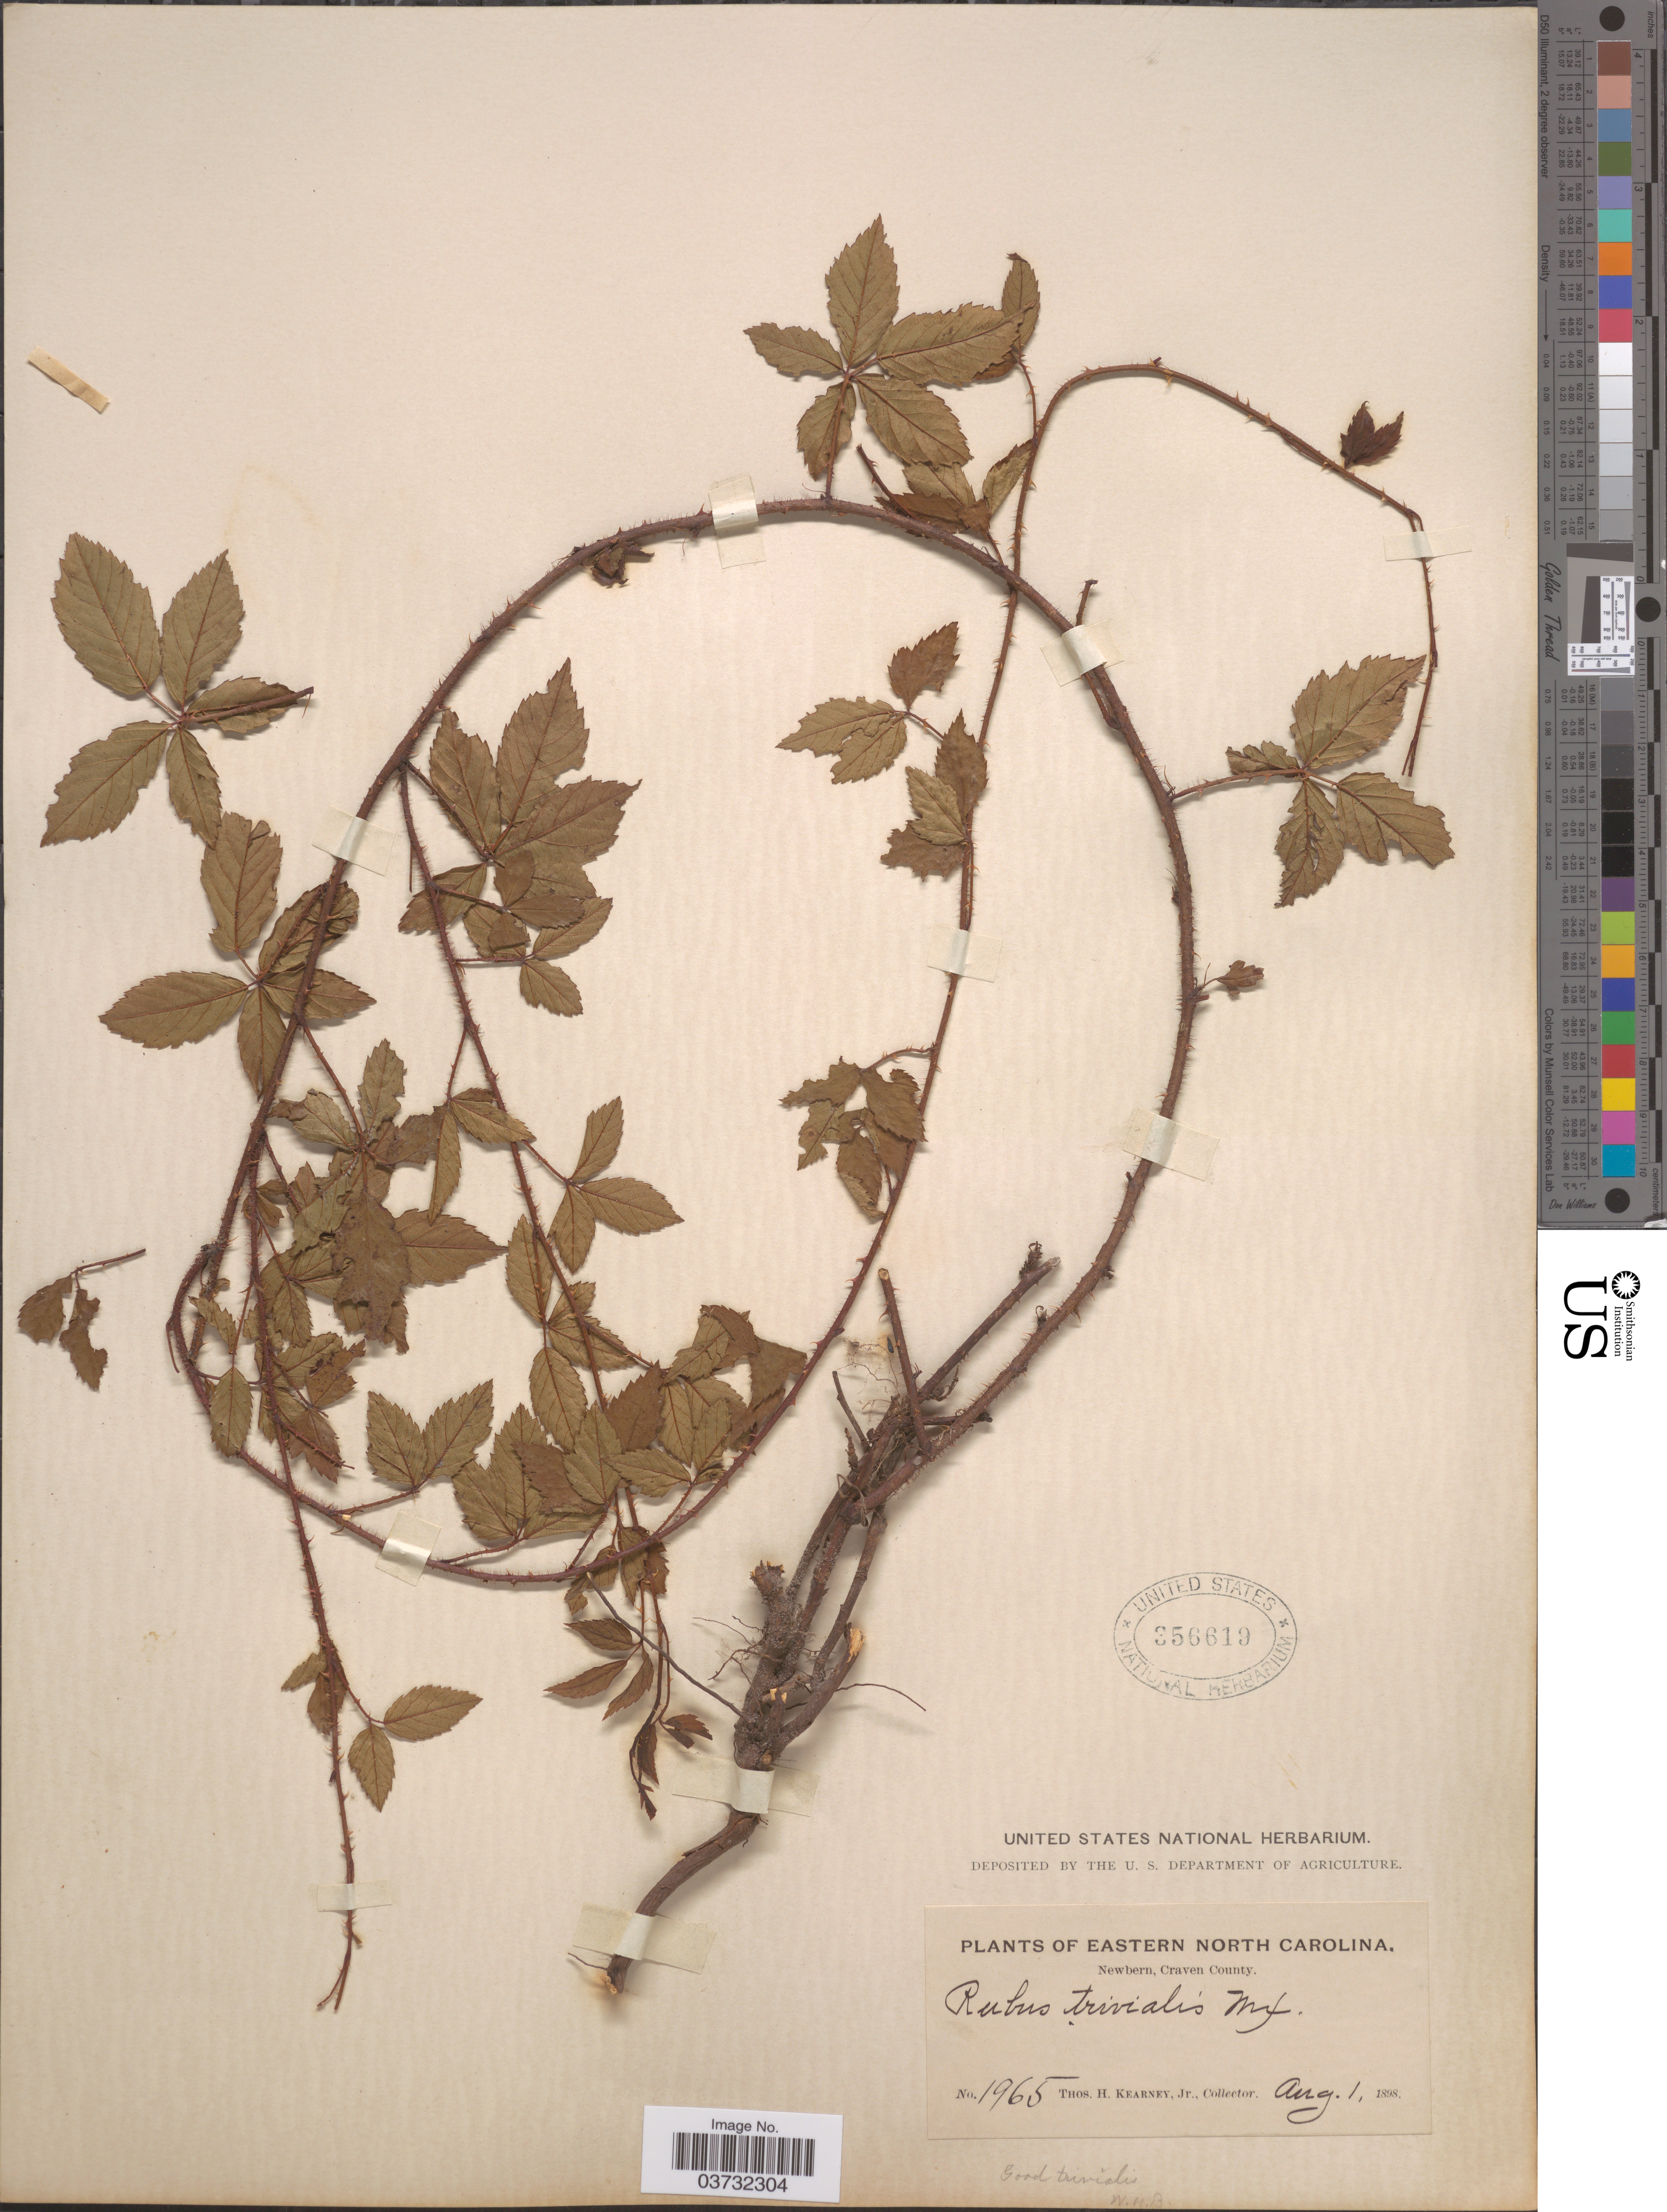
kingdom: Plantae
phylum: Tracheophyta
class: Magnoliopsida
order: Rosales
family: Rosaceae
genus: Rubus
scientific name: Rubus trivialis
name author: Michx.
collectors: T. H. Kearney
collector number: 1965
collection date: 1898-08-01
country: United States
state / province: North Carolina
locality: Eastern North Carolina. Newbern, Craven County.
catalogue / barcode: US 356619